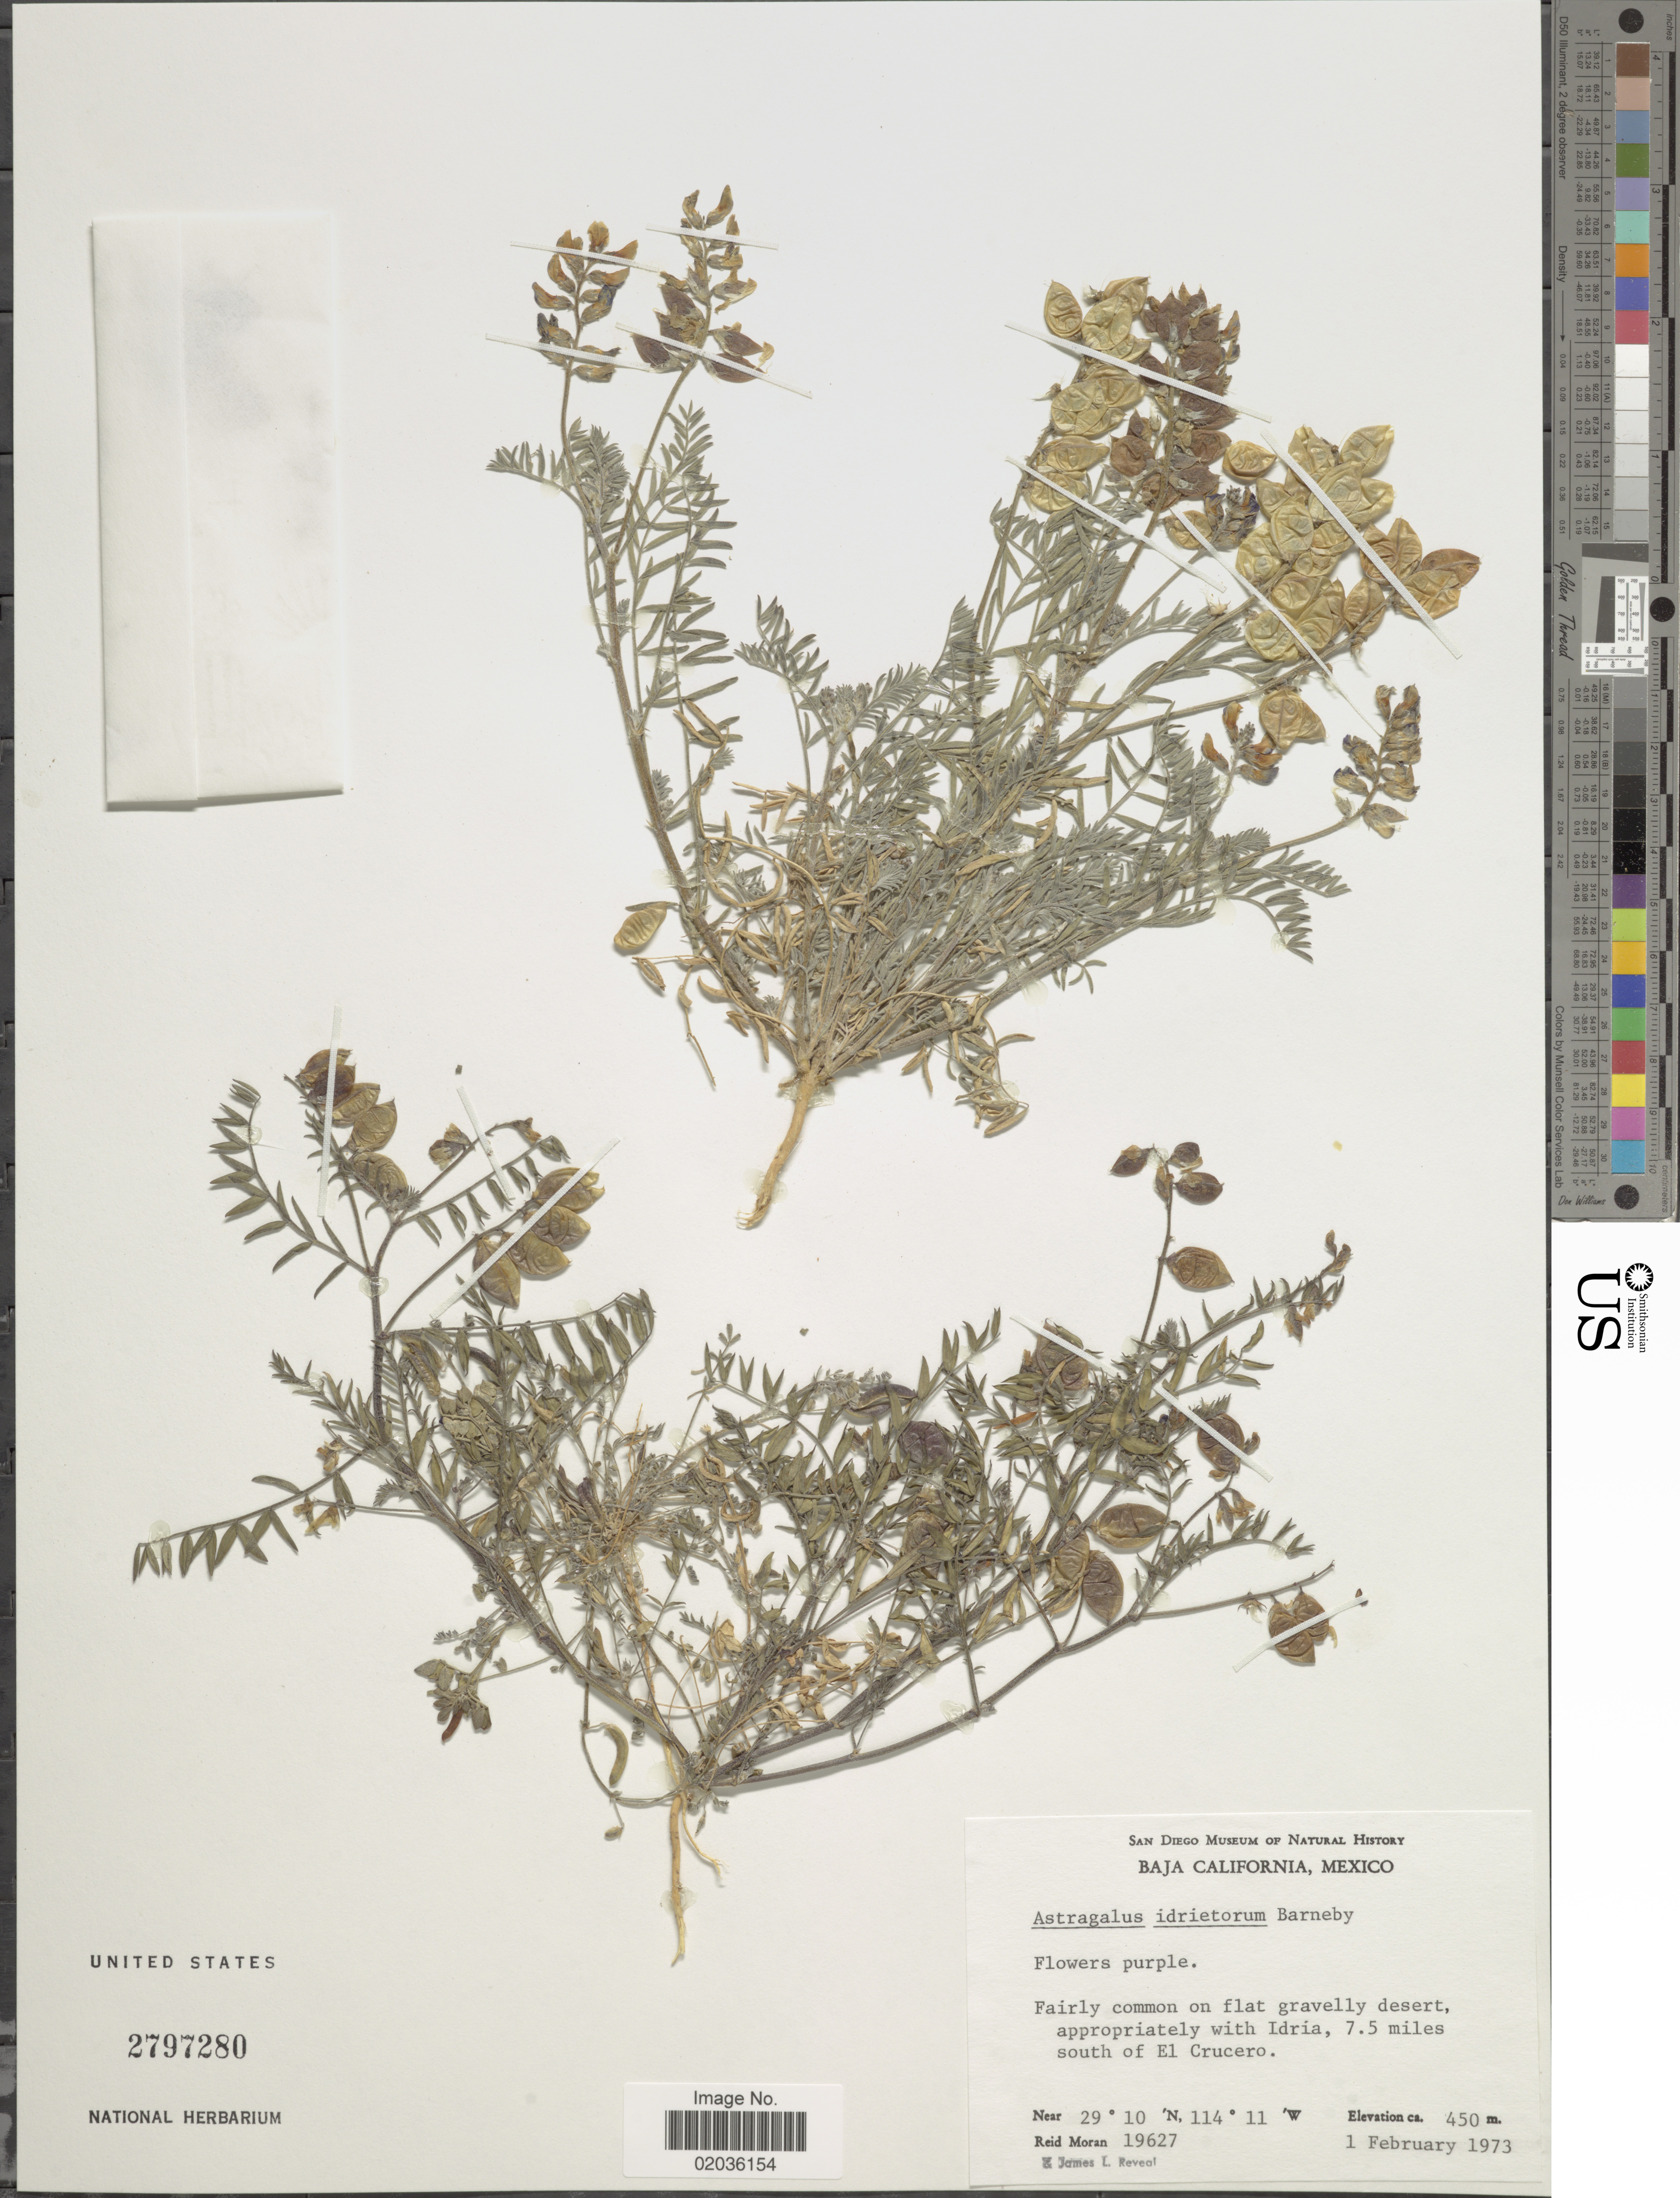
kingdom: Plantae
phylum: Tracheophyta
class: Magnoliopsida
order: Fabales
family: Fabaceae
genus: Astragalus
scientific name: Astragalus idrietorum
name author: Barneby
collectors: R. V. Moran & J. L. Reveal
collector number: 19627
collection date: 1973-02-01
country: Mexico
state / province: Baja California Norte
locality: Fairly common on flat gravelly desert, appropriately with Idria, 7.5 miles south of El Crucero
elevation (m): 450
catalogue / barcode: US 2797280